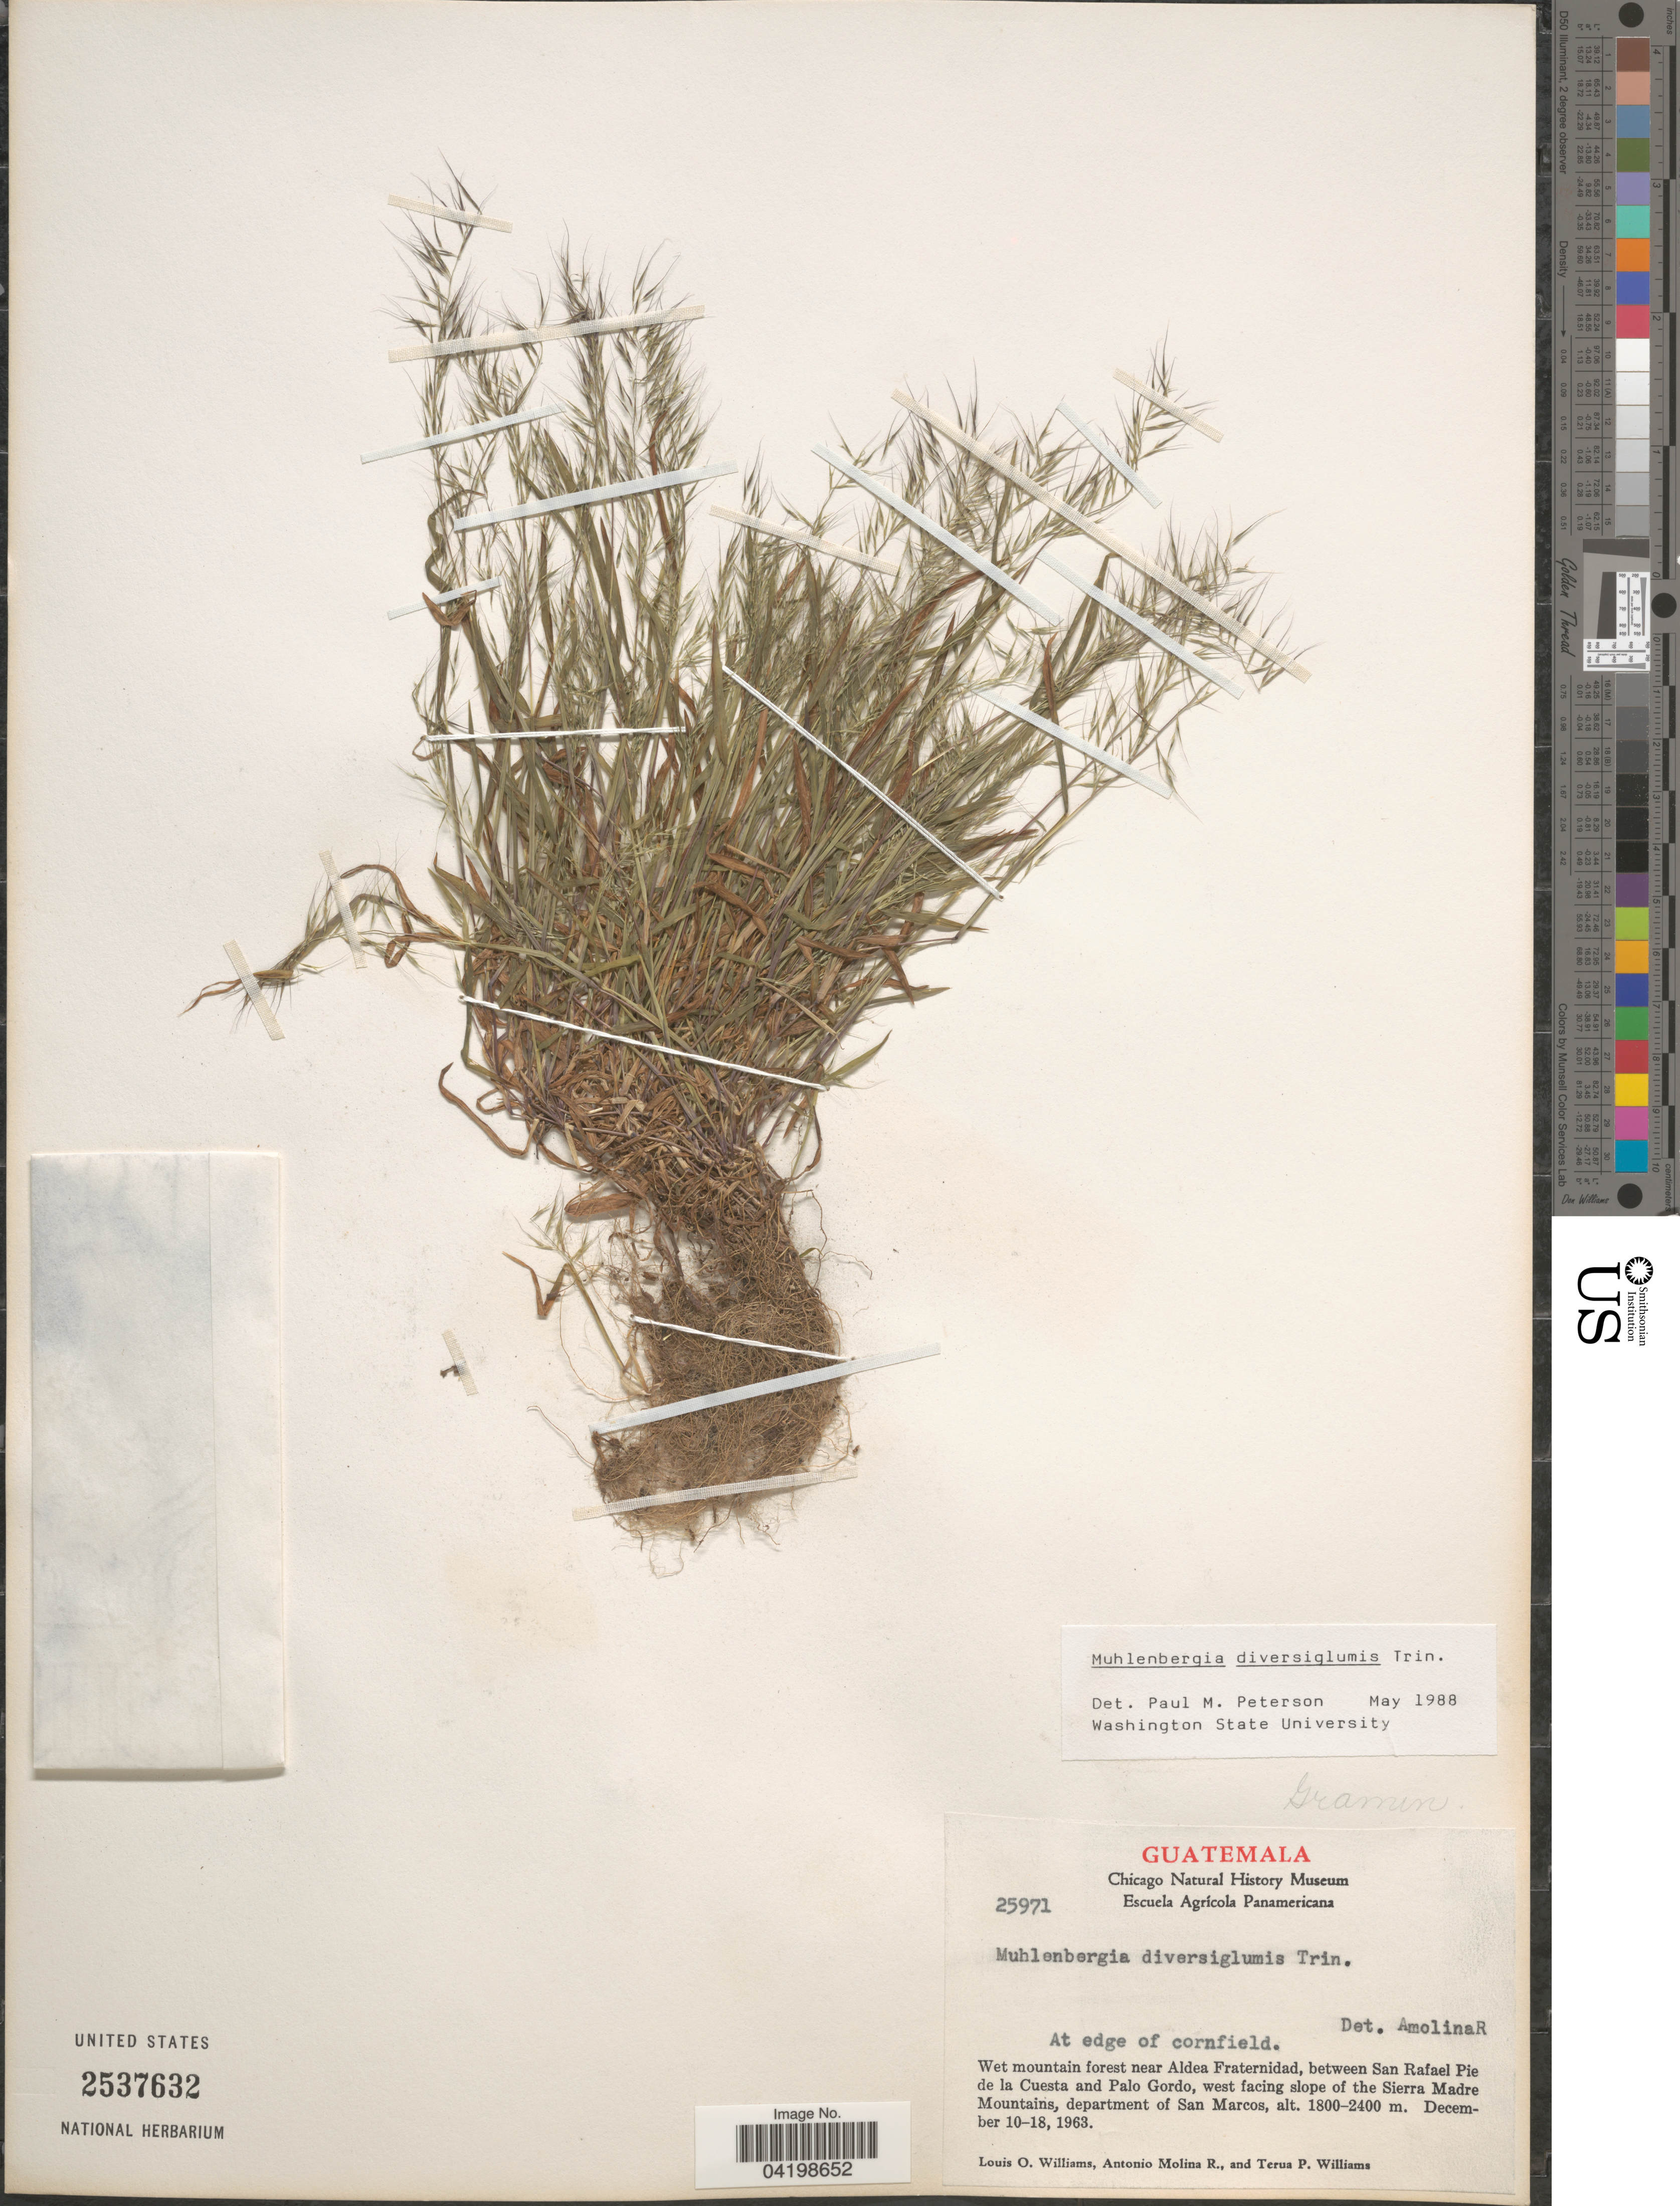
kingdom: Plantae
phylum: Tracheophyta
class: Liliopsida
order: Poales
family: Poaceae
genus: Muhlenbergia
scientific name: Muhlenbergia diversiglumis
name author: Trin.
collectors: L. O. Williams, A. Molina R. & T. P. Williams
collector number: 25971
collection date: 1963-12-10/1963-12-18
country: Guatemala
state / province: San Marcos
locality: Wet mountain forest near Aldea Fraternidad, between San Rafael Pie de la Cuesta and Palo Gordo, west facing slope of the Sierra Madre Mountains, department of San Marcos.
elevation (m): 1800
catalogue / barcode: US 2537632